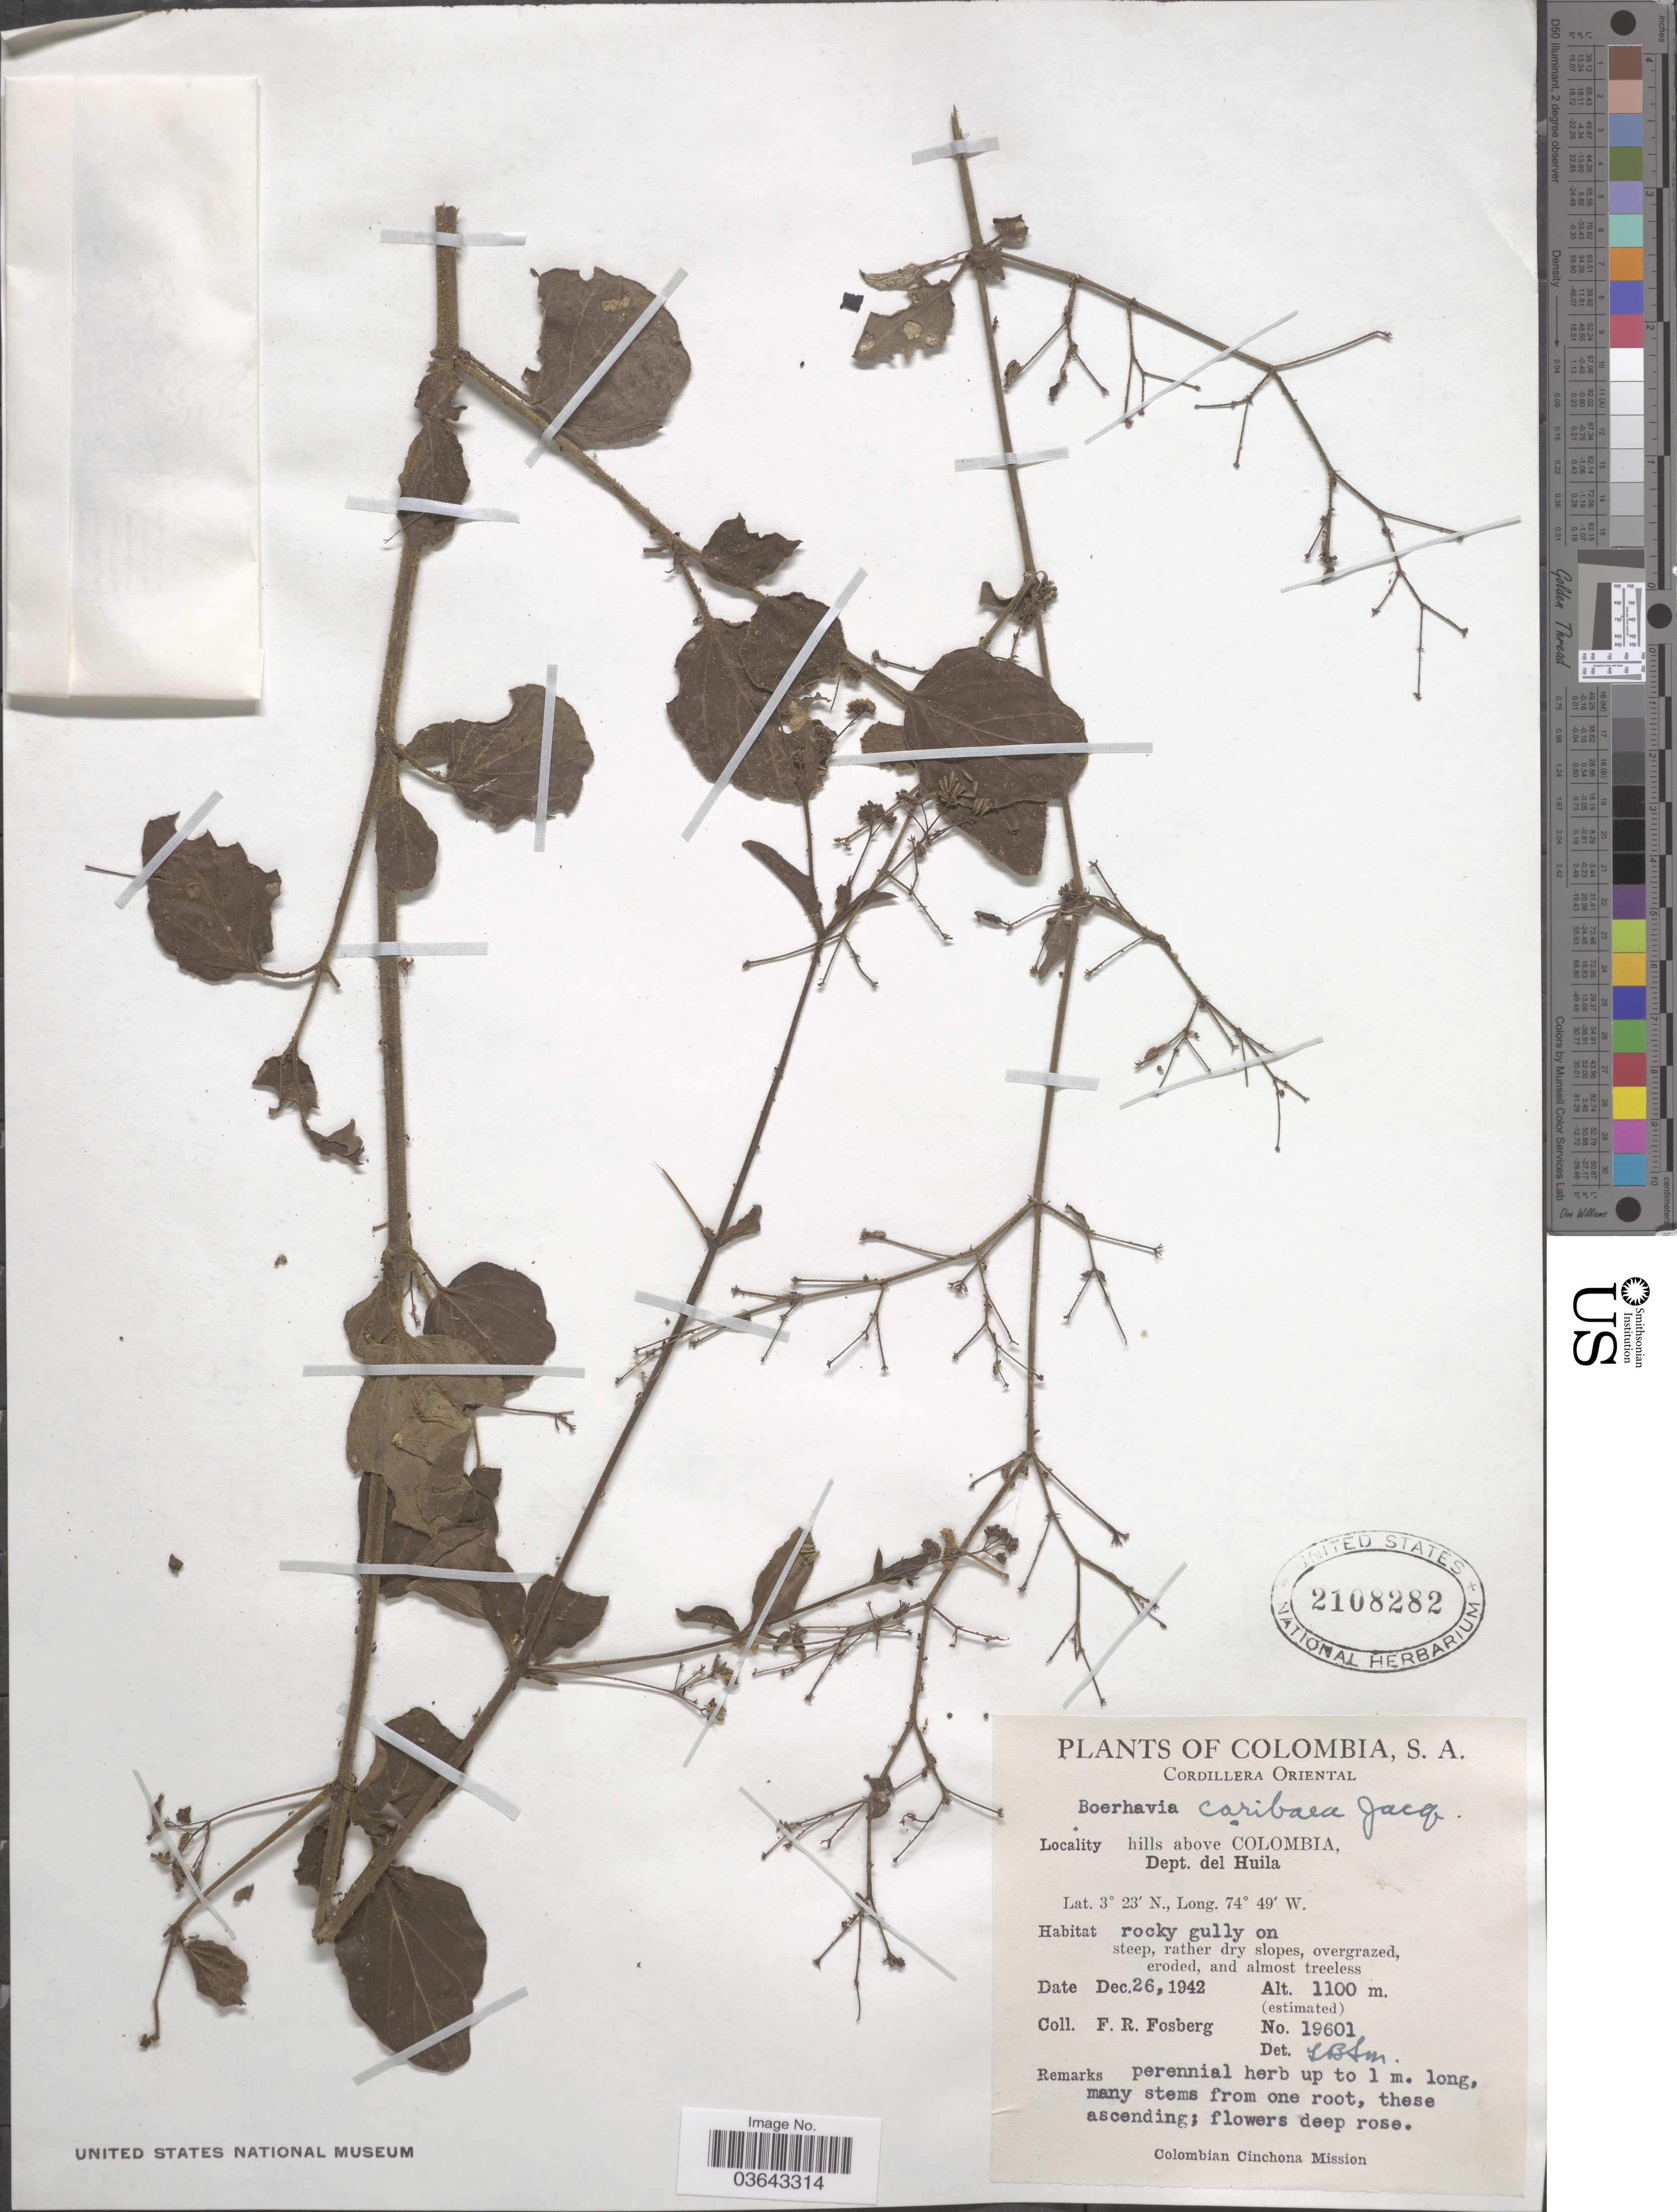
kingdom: Plantae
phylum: Tracheophyta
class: Magnoliopsida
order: Caryophyllales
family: Nyctaginaceae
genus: Boerhavia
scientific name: Boerhavia diffusa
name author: L.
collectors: F. R. Fosberg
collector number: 19601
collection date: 1942-12-26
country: Colombia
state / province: Huila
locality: Cordillera Oriental. Hills above Colombia, Dept. del Huila.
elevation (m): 1100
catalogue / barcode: US 2108282